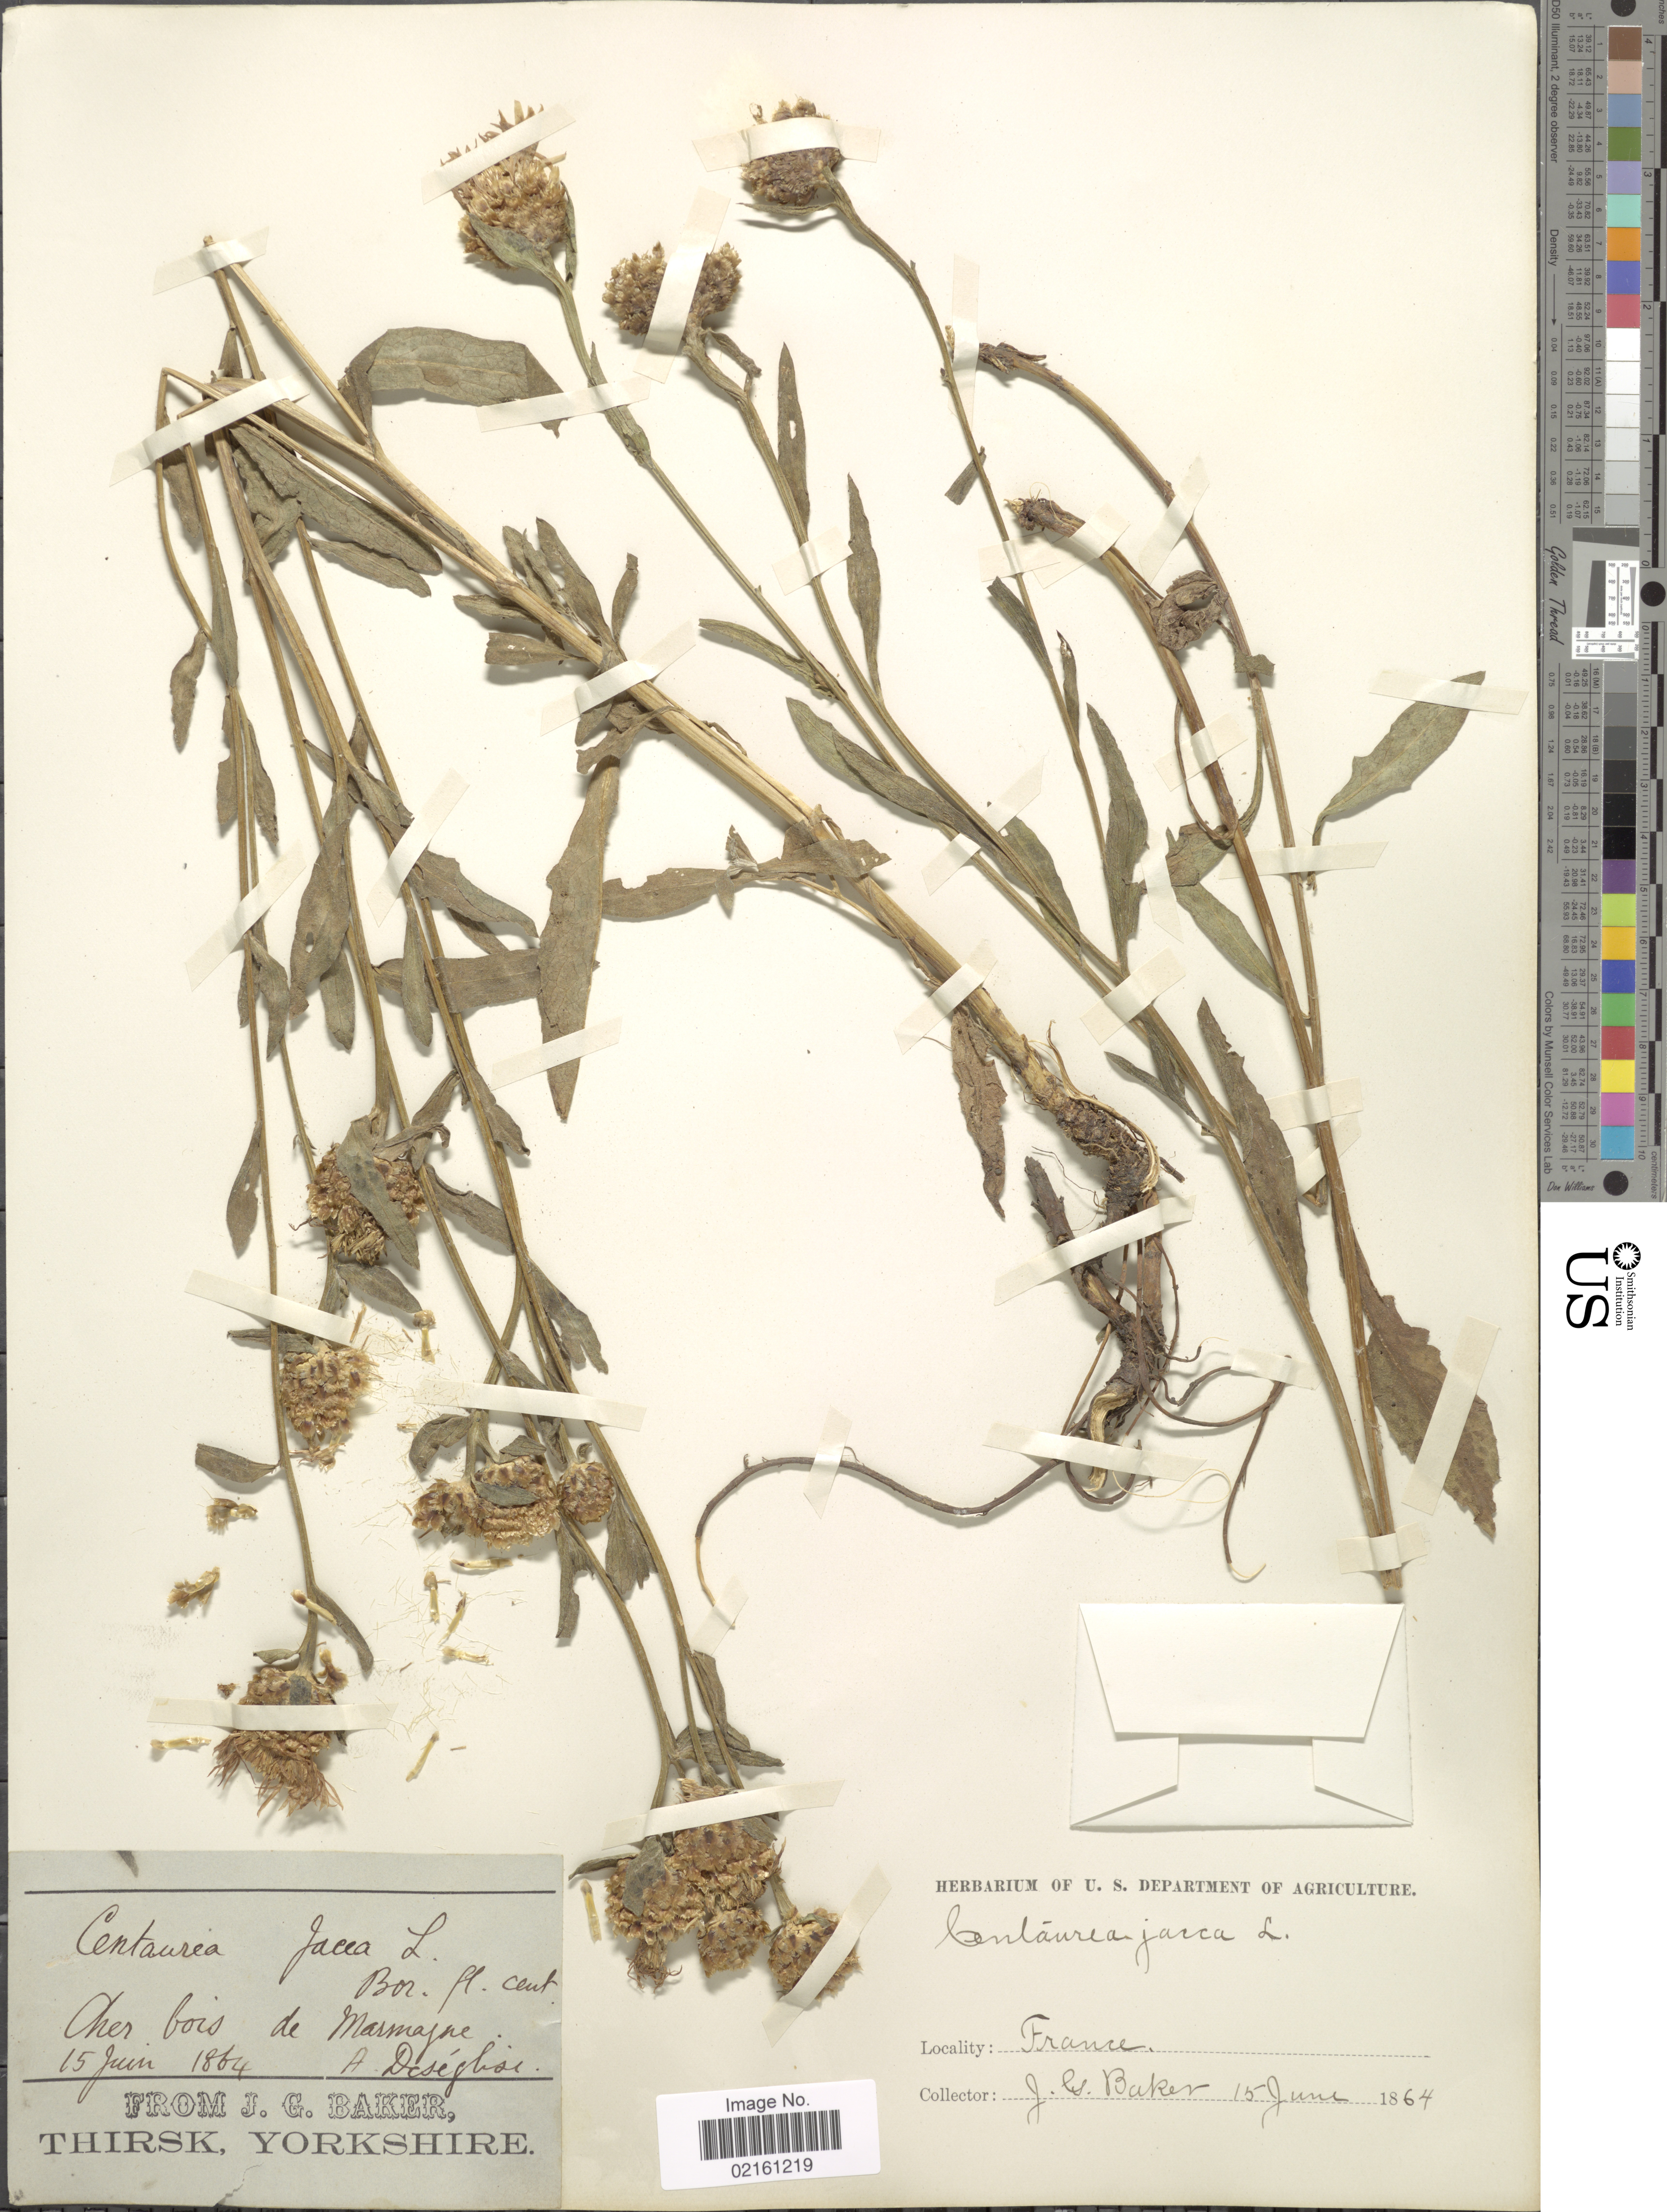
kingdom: Plantae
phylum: Tracheophyta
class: Magnoliopsida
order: Asterales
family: Asteraceae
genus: Centaurea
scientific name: Centaurea jacea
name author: L.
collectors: J. G. Baker & A. Deseglise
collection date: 1864-06-15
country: France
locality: Cher bois de Marmagne [interpreted]